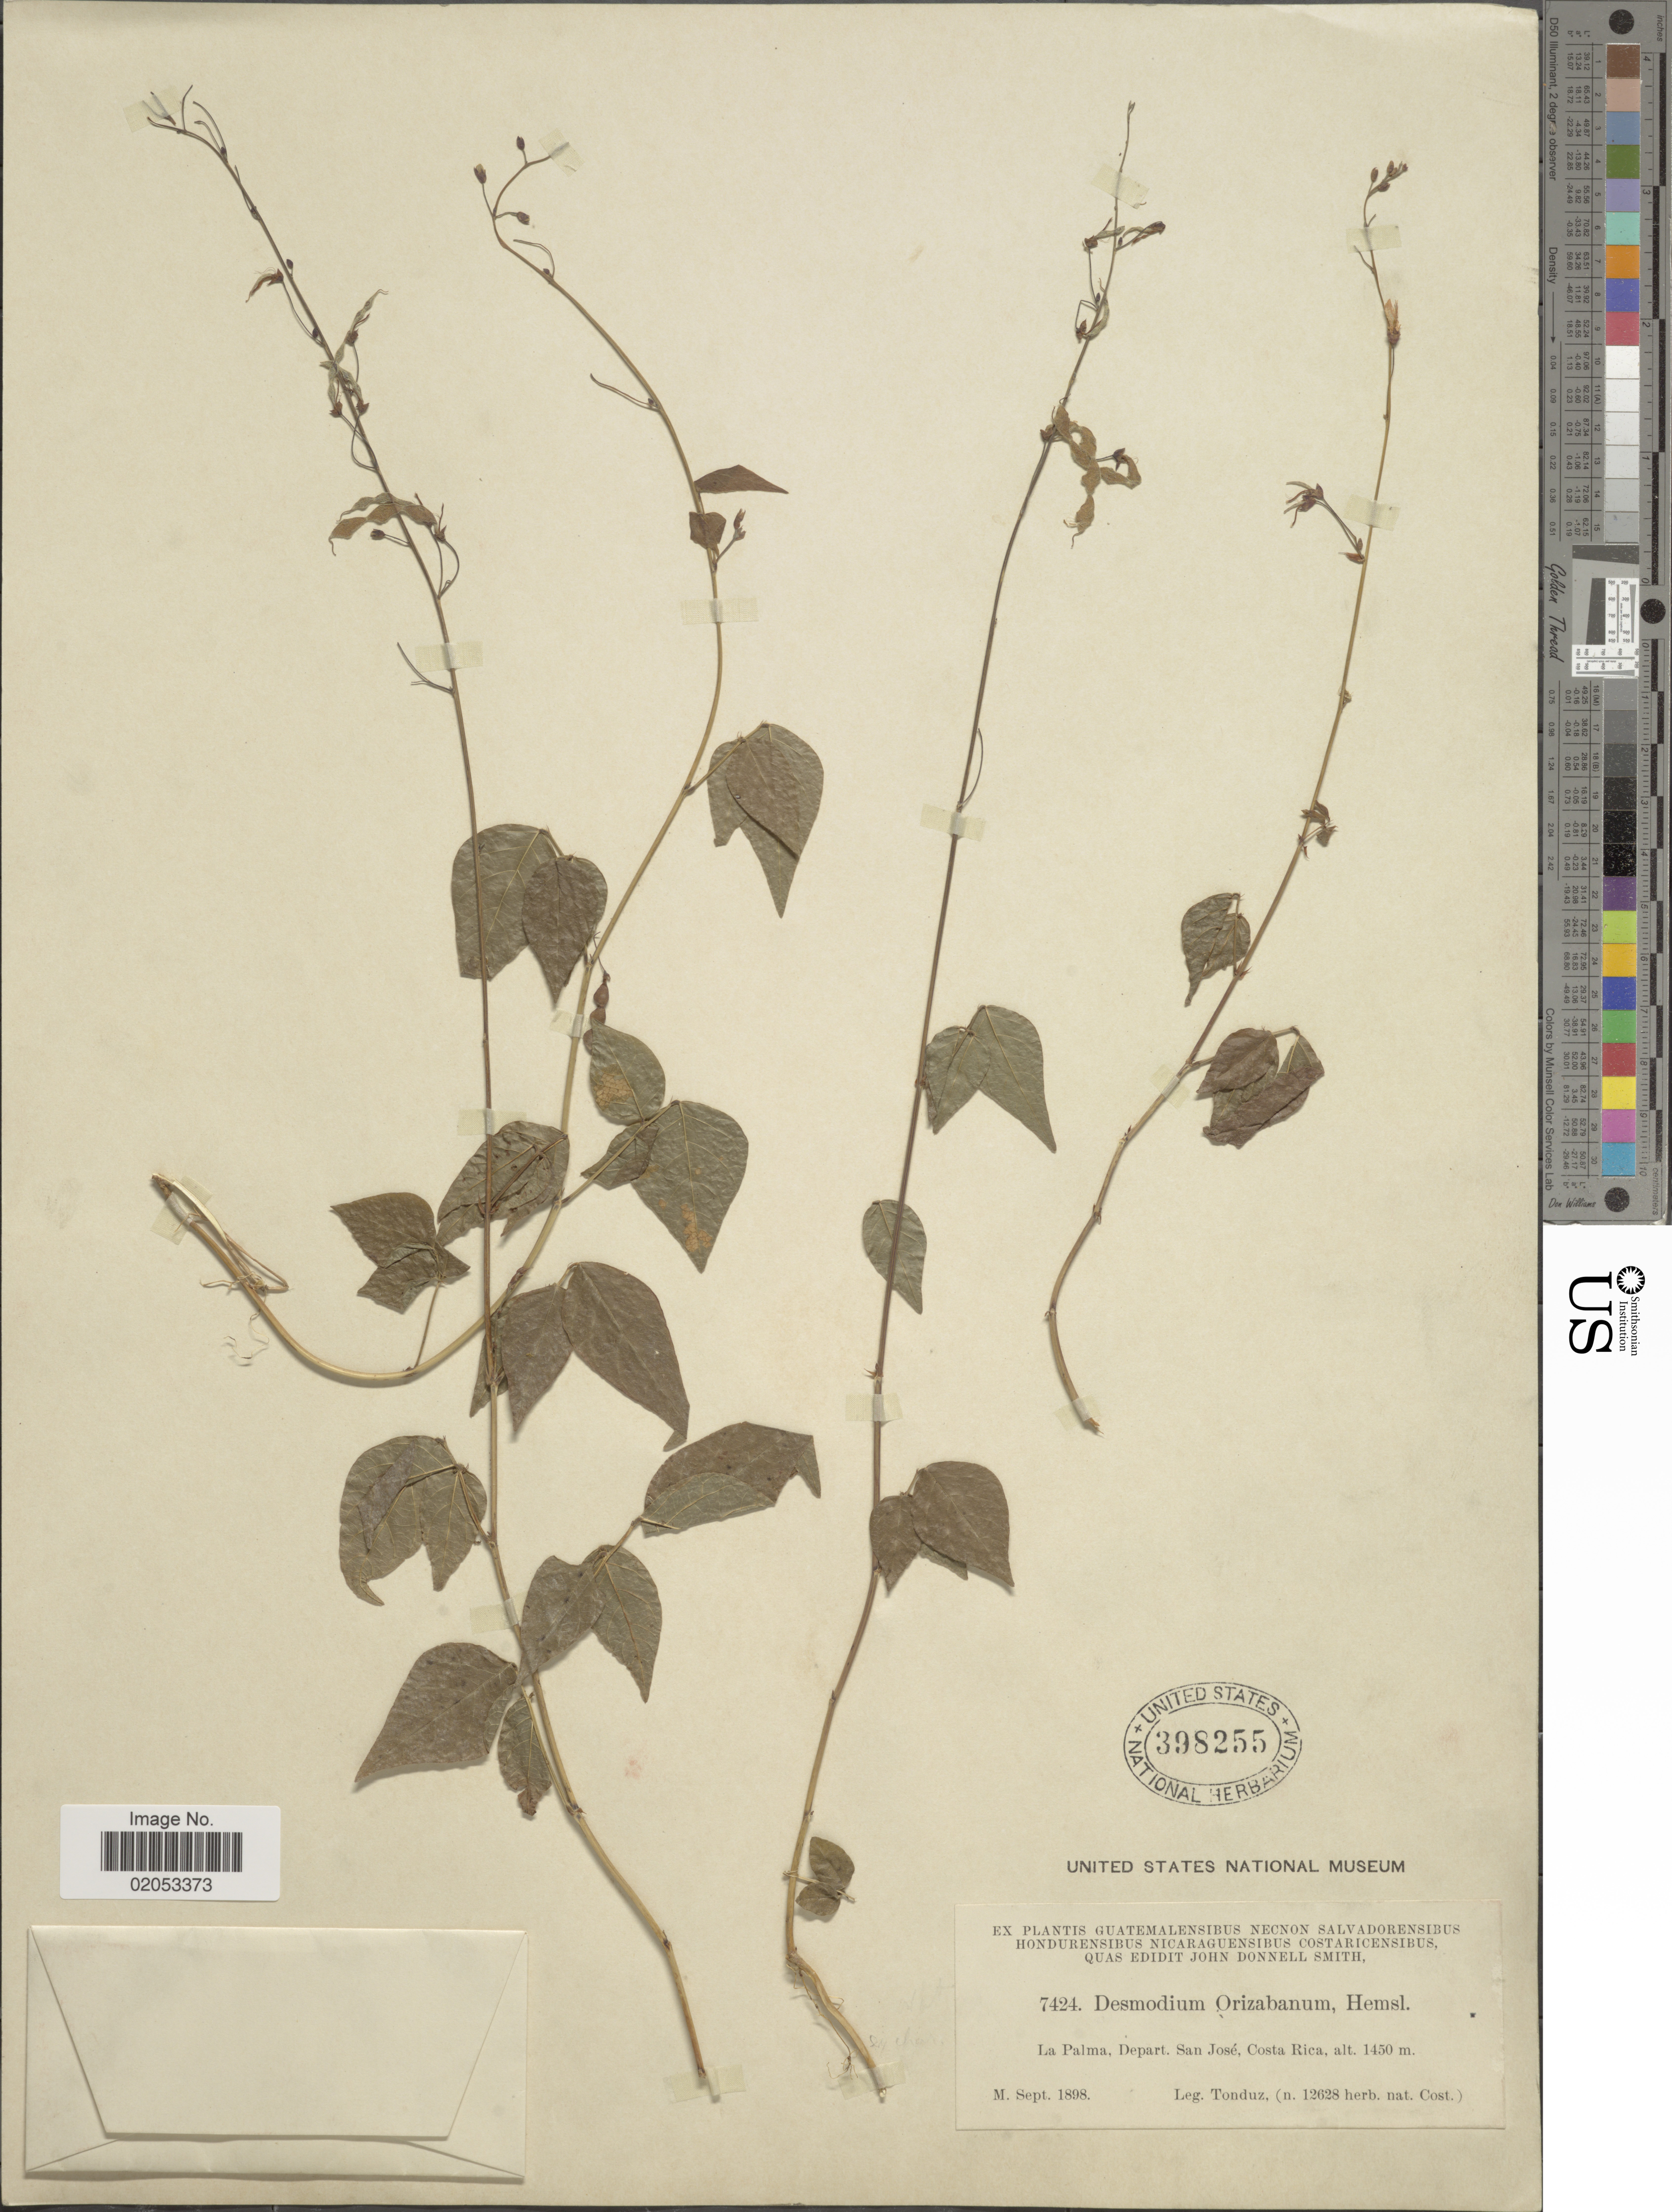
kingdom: Plantae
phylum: Tracheophyta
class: Magnoliopsida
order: Fabales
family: Fabaceae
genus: Desmodium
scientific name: Desmodium caripense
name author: (Kunth) G. Don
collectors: A. Tonduz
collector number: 7424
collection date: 1898-09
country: Costa Rica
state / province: San José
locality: La Palma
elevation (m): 1450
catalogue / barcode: US 398255